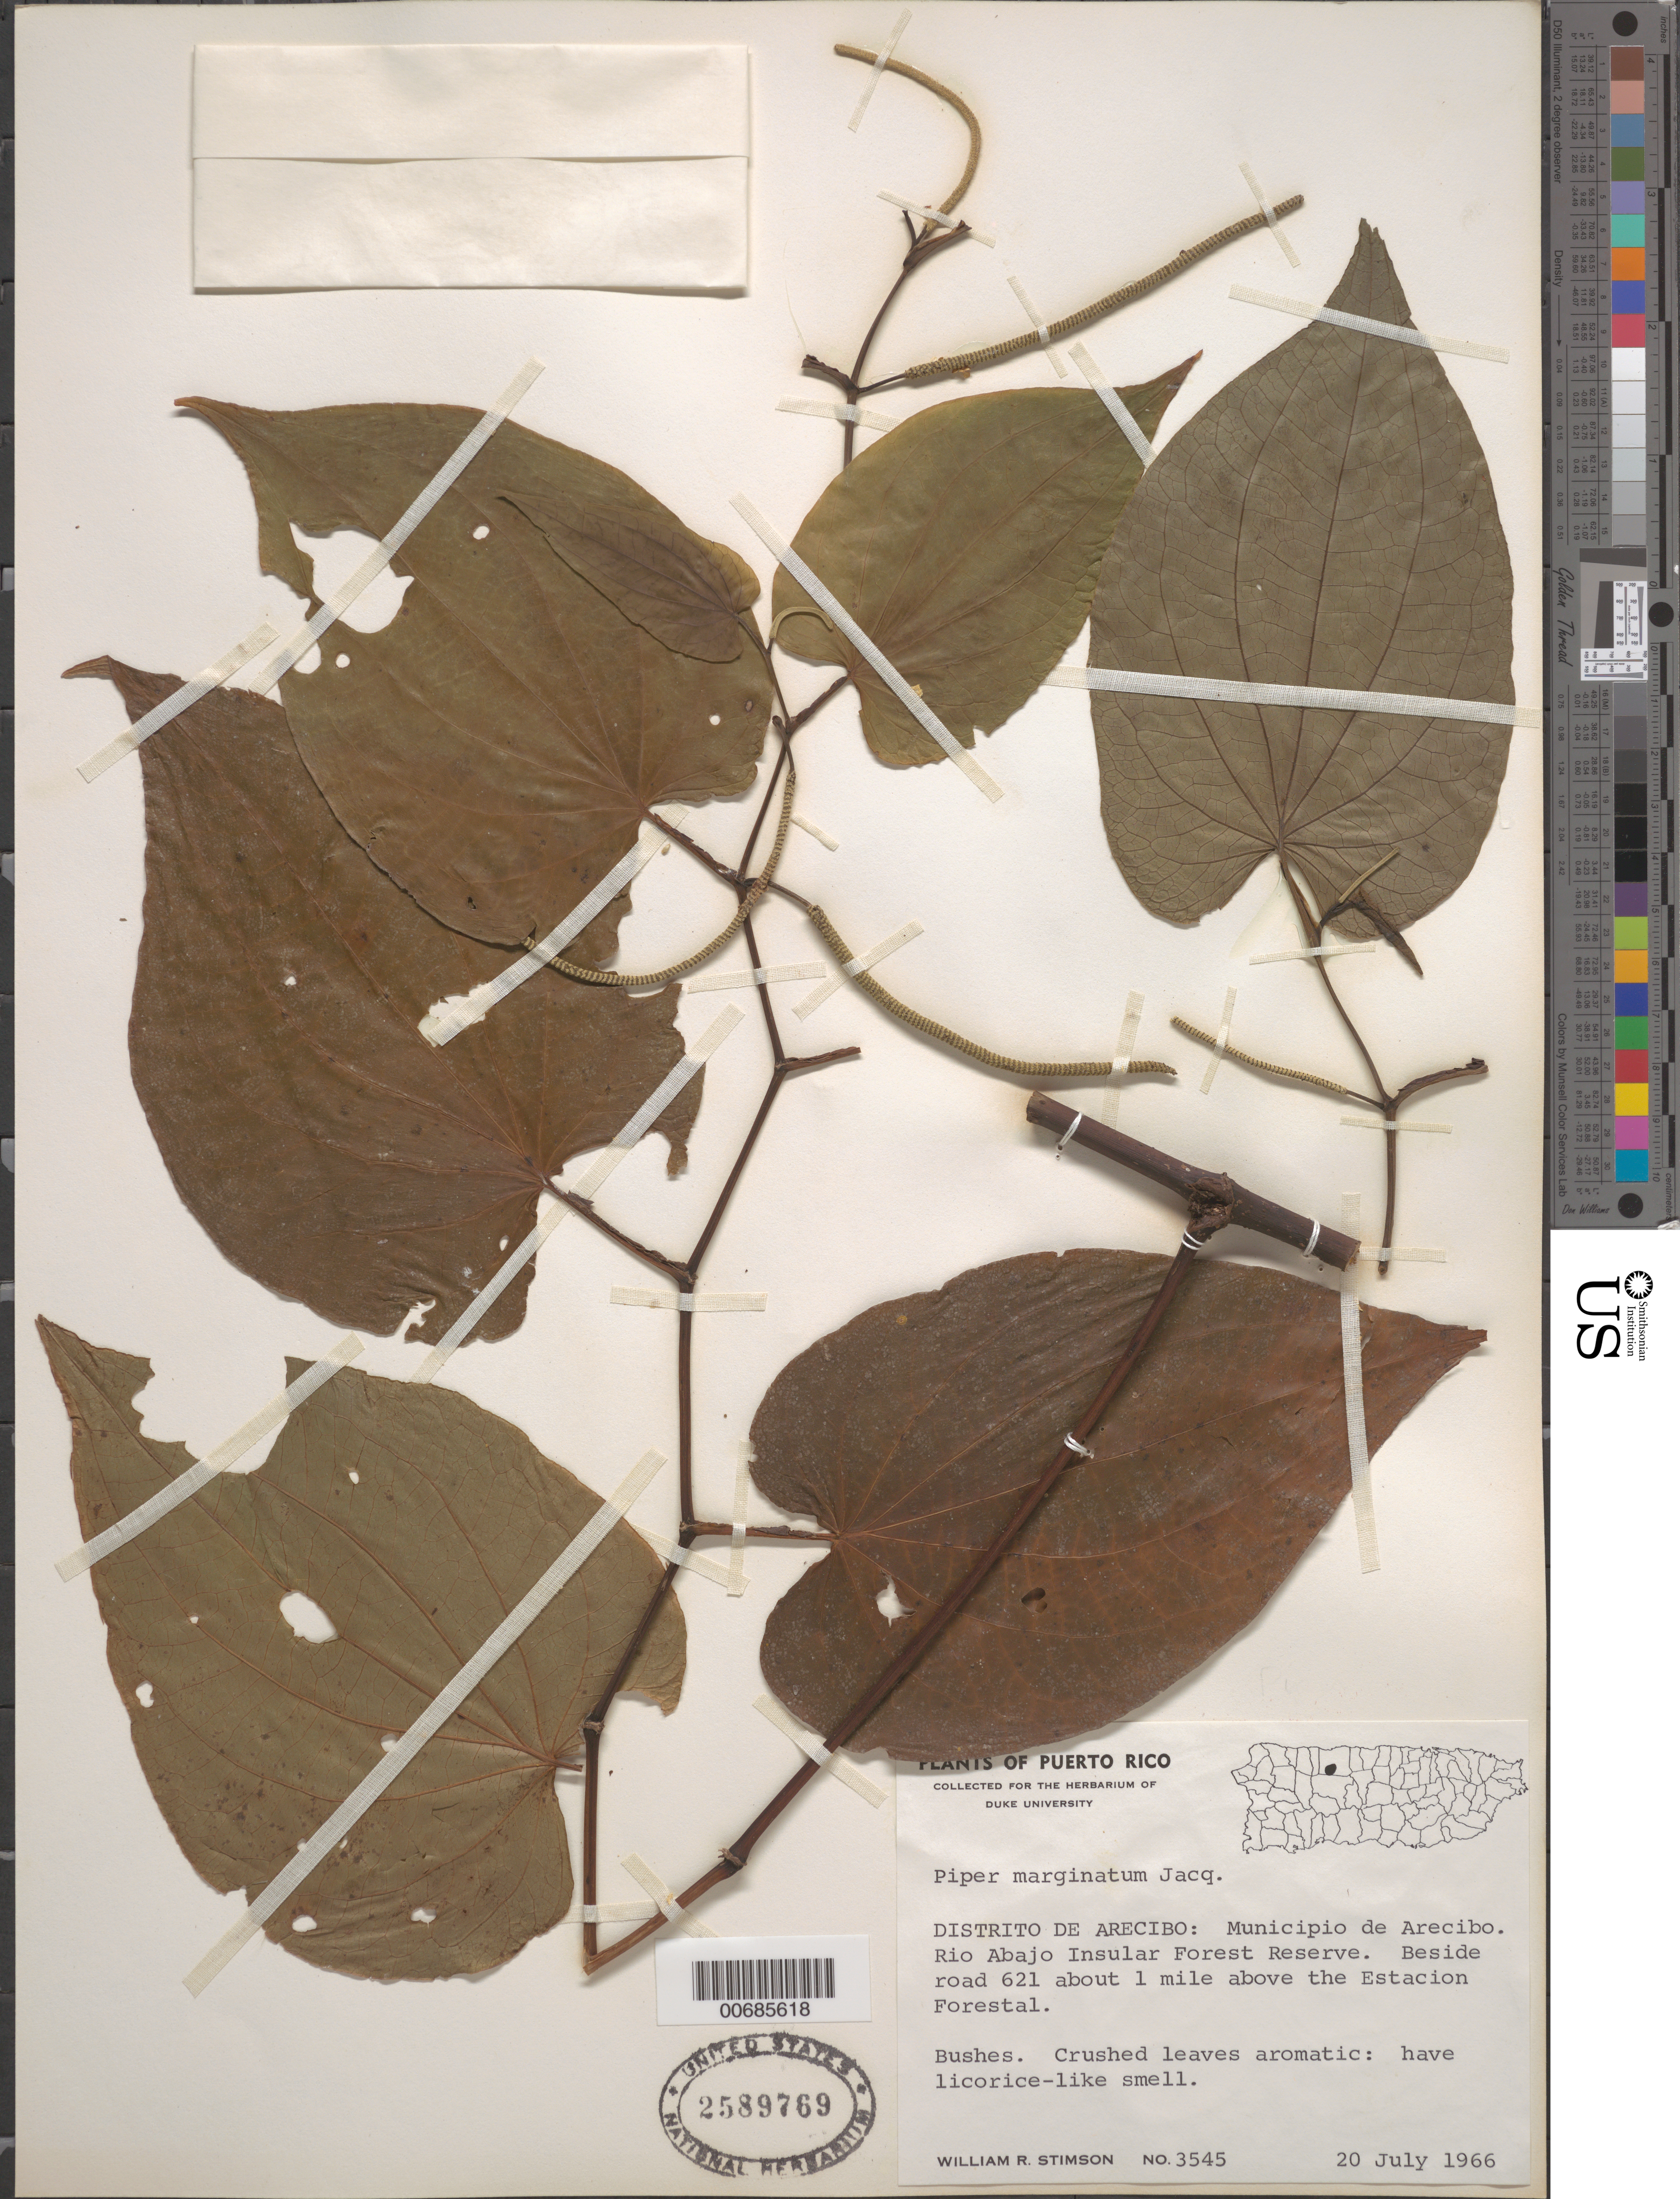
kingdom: Plantae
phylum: Tracheophyta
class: Magnoliopsida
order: Piperales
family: Piperaceae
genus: Piper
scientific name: Piper marginatum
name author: Jacq.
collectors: W. R. Stimson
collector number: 3545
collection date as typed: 20 Jul 1966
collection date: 1966-07-20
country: Puerto Rico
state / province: Arecibo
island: Greater Antilles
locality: Distrcito de Arecibo: Municipio de Arecibo. Rio Abajo Insular Forest Reserve. Beside road 621 about 1 mile above the Estacion Forestal.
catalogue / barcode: US 2589769